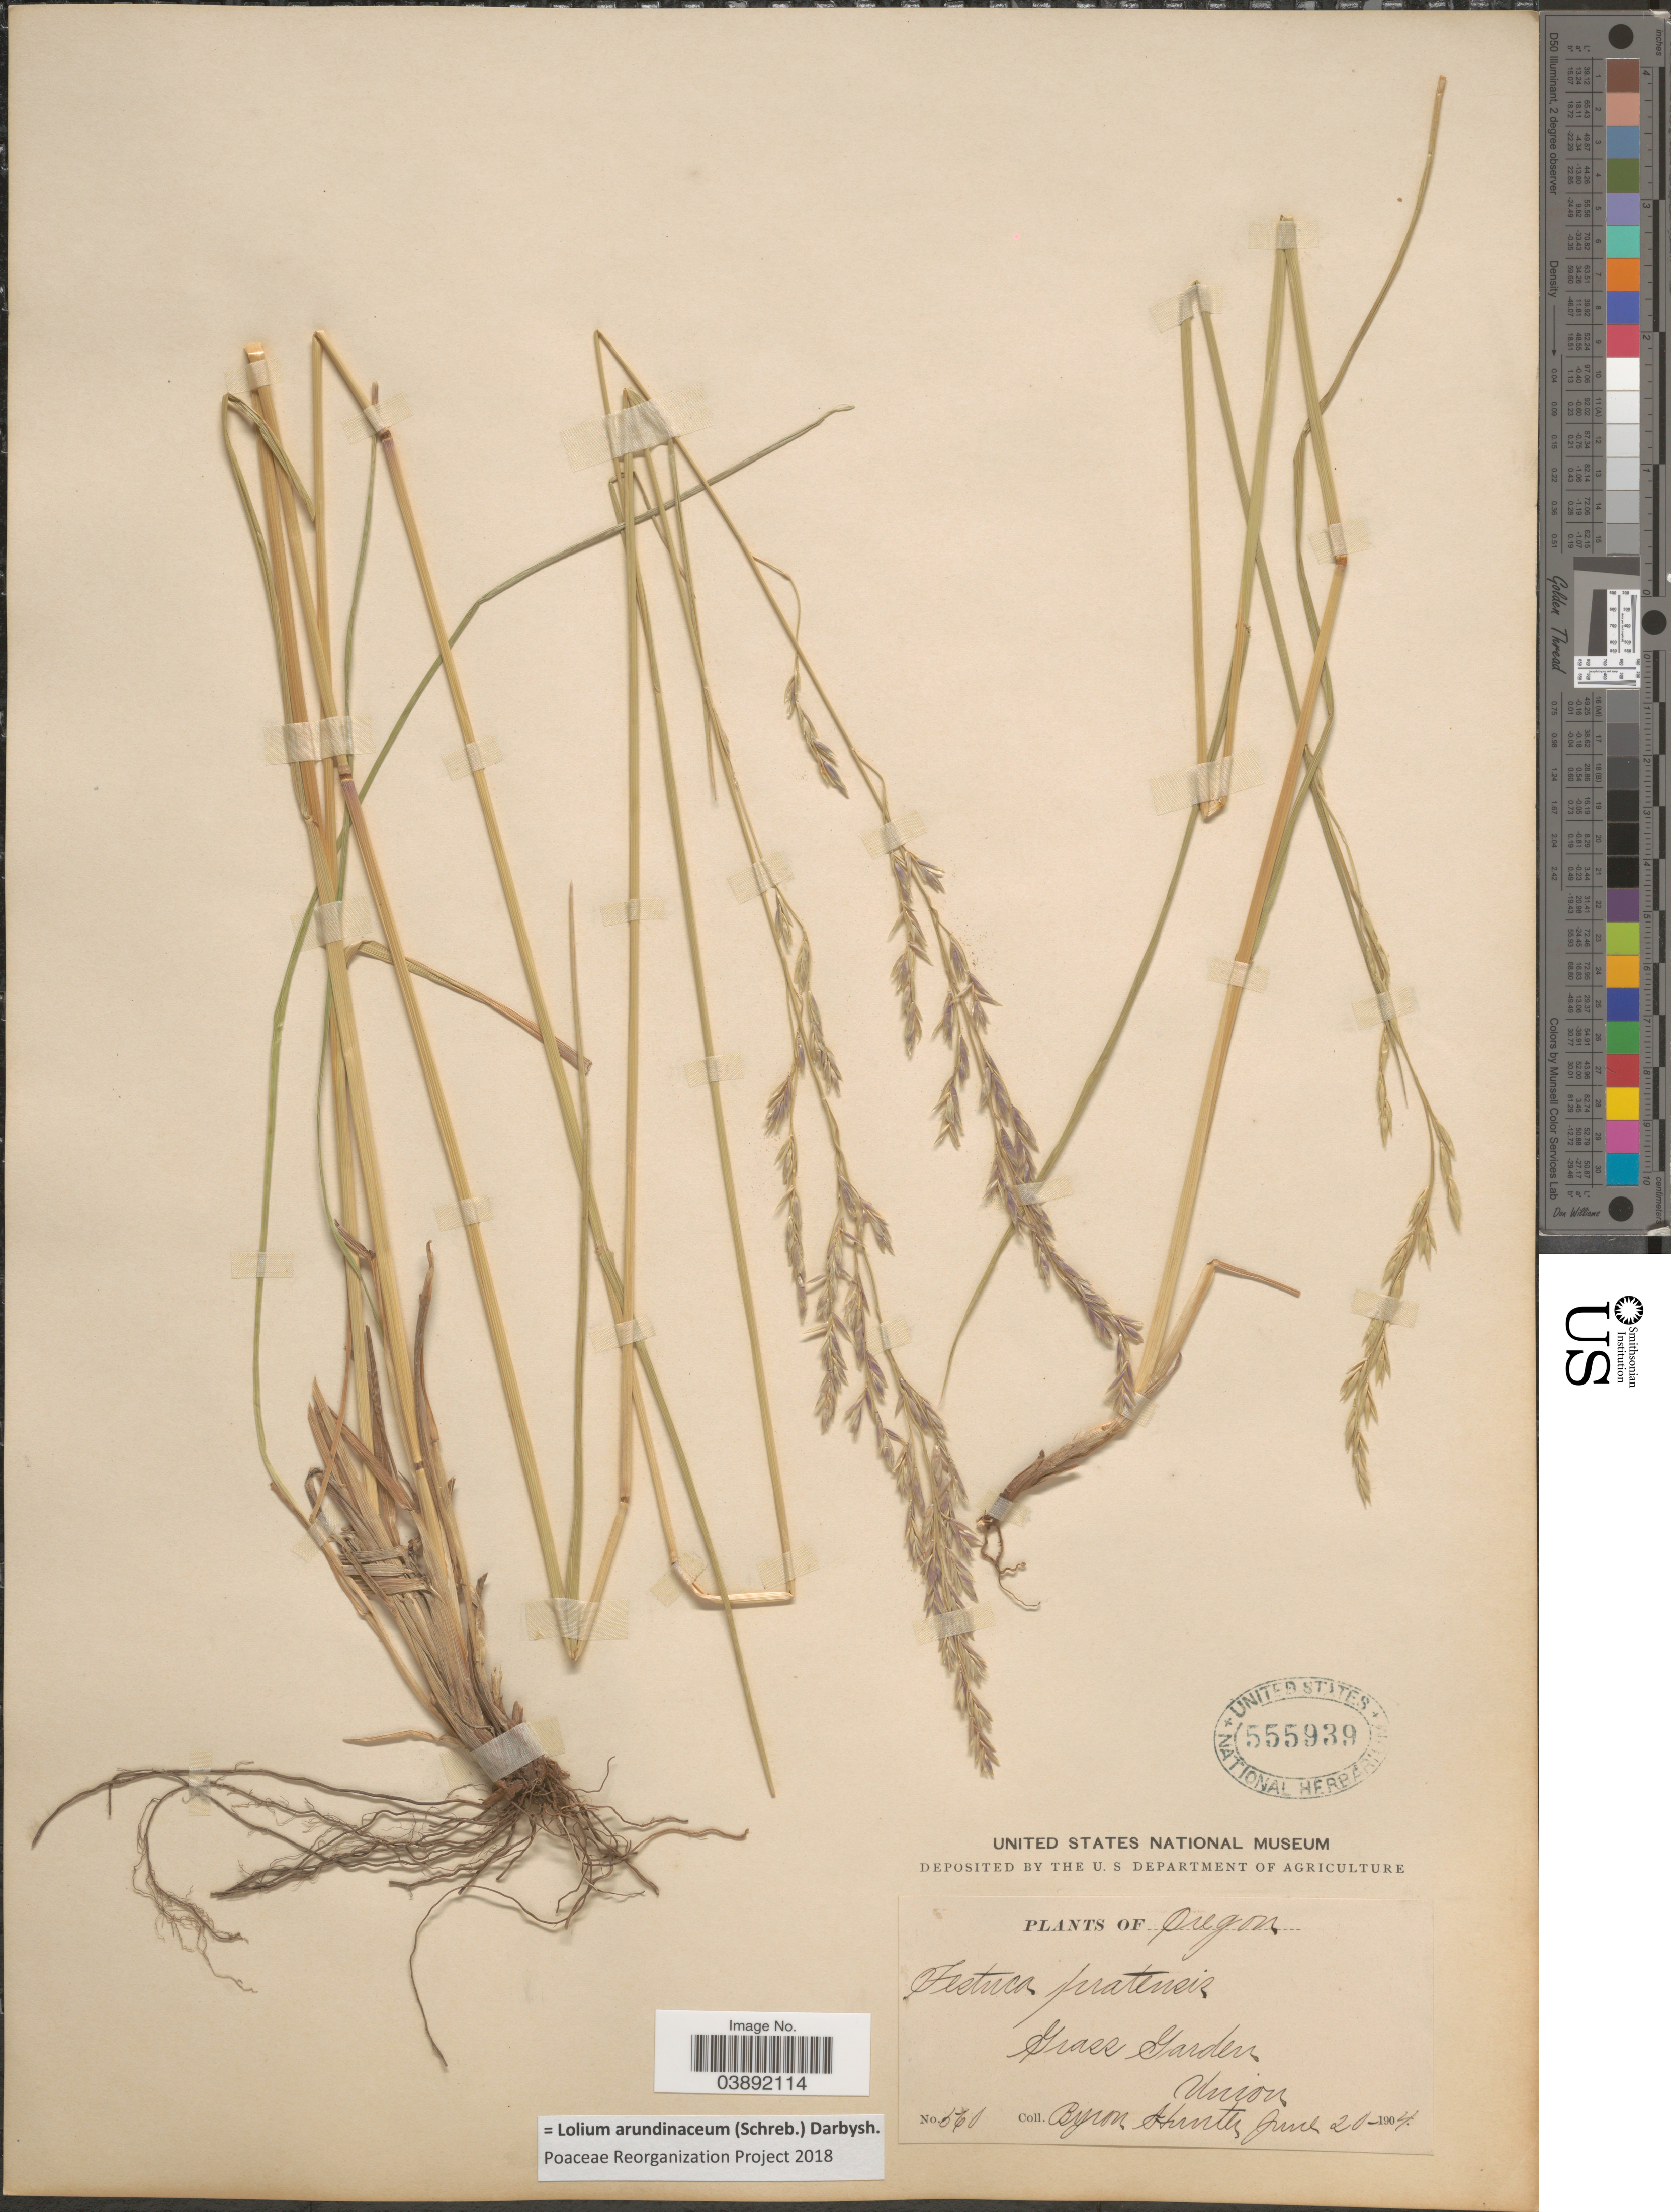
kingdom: Plantae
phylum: Tracheophyta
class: Liliopsida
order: Poales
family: Poaceae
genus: Lolium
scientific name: Lolium arundinaceum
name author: (Schreb.) Darbysh.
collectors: B. Hunter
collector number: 560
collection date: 1904-06-20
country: United States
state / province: Oregon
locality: Grass Garden. Union.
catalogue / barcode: US 555939